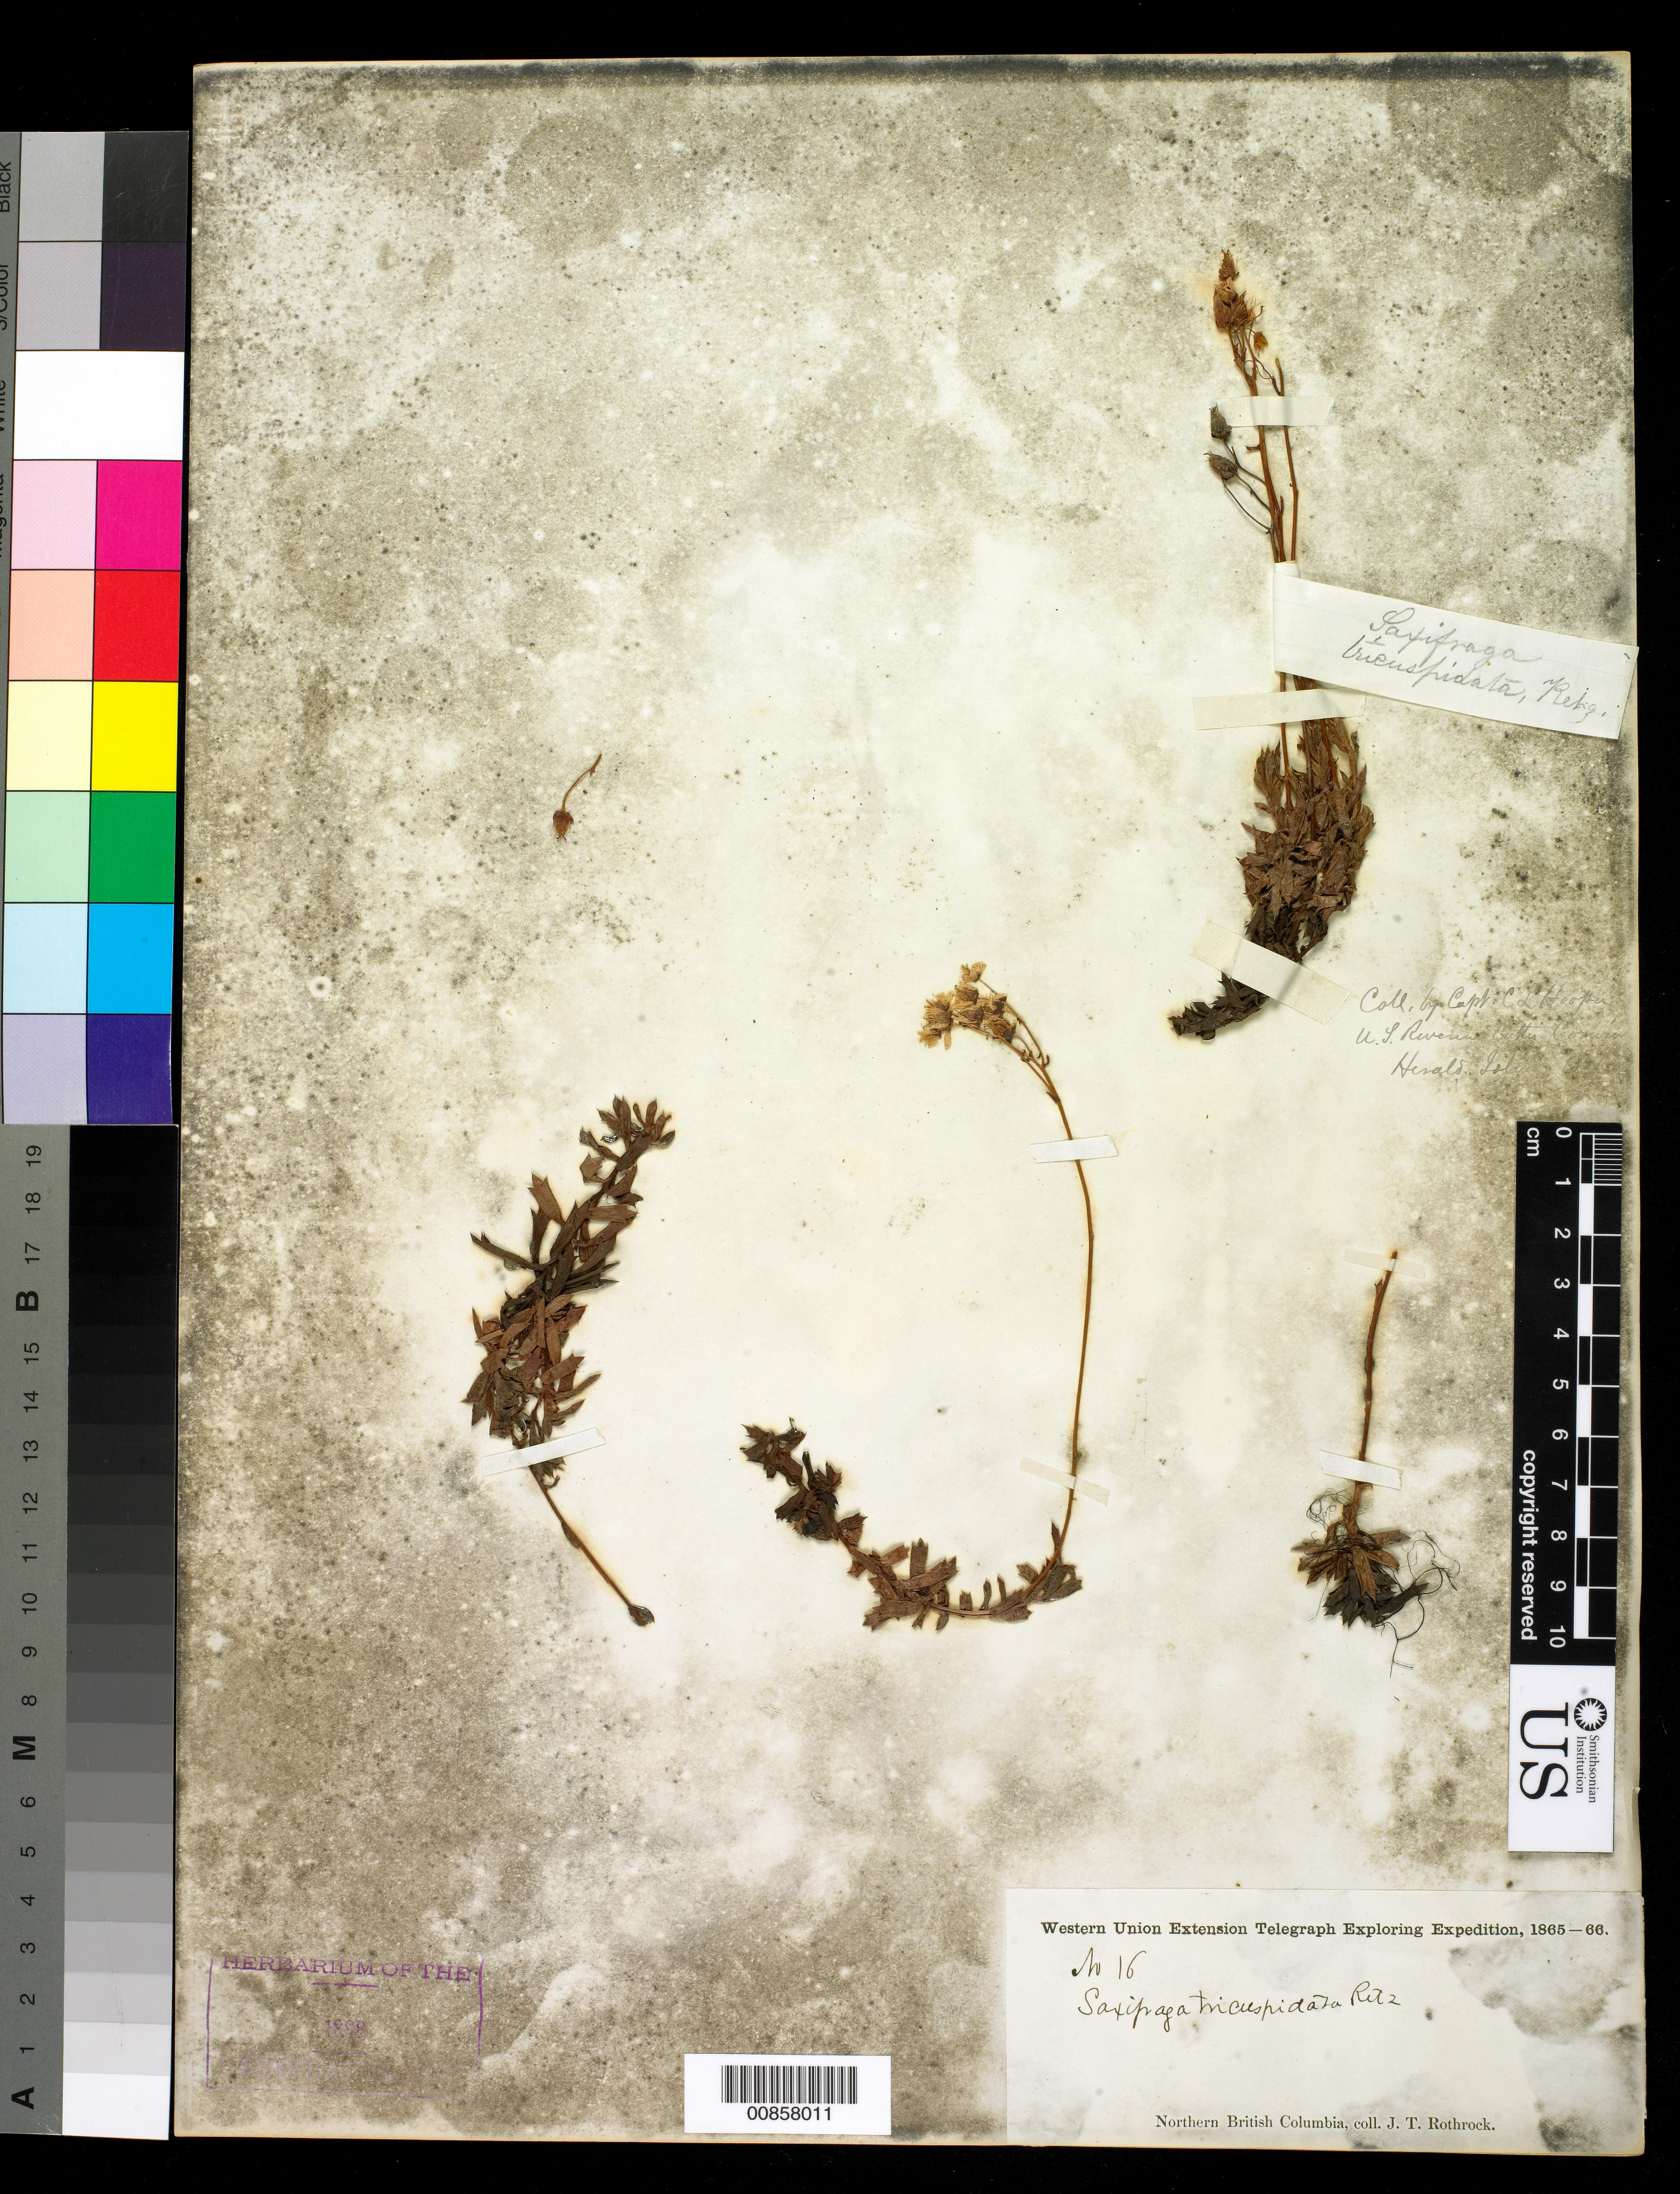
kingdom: Plantae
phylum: Tracheophyta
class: Magnoliopsida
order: Saxifragales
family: Saxifragaceae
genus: Saxifraga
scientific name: Saxifraga tricuspidata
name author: Rottb.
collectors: J. T. Rothrock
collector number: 16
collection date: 1865/1866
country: Canada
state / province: British Columbia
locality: Northern British Columbia.